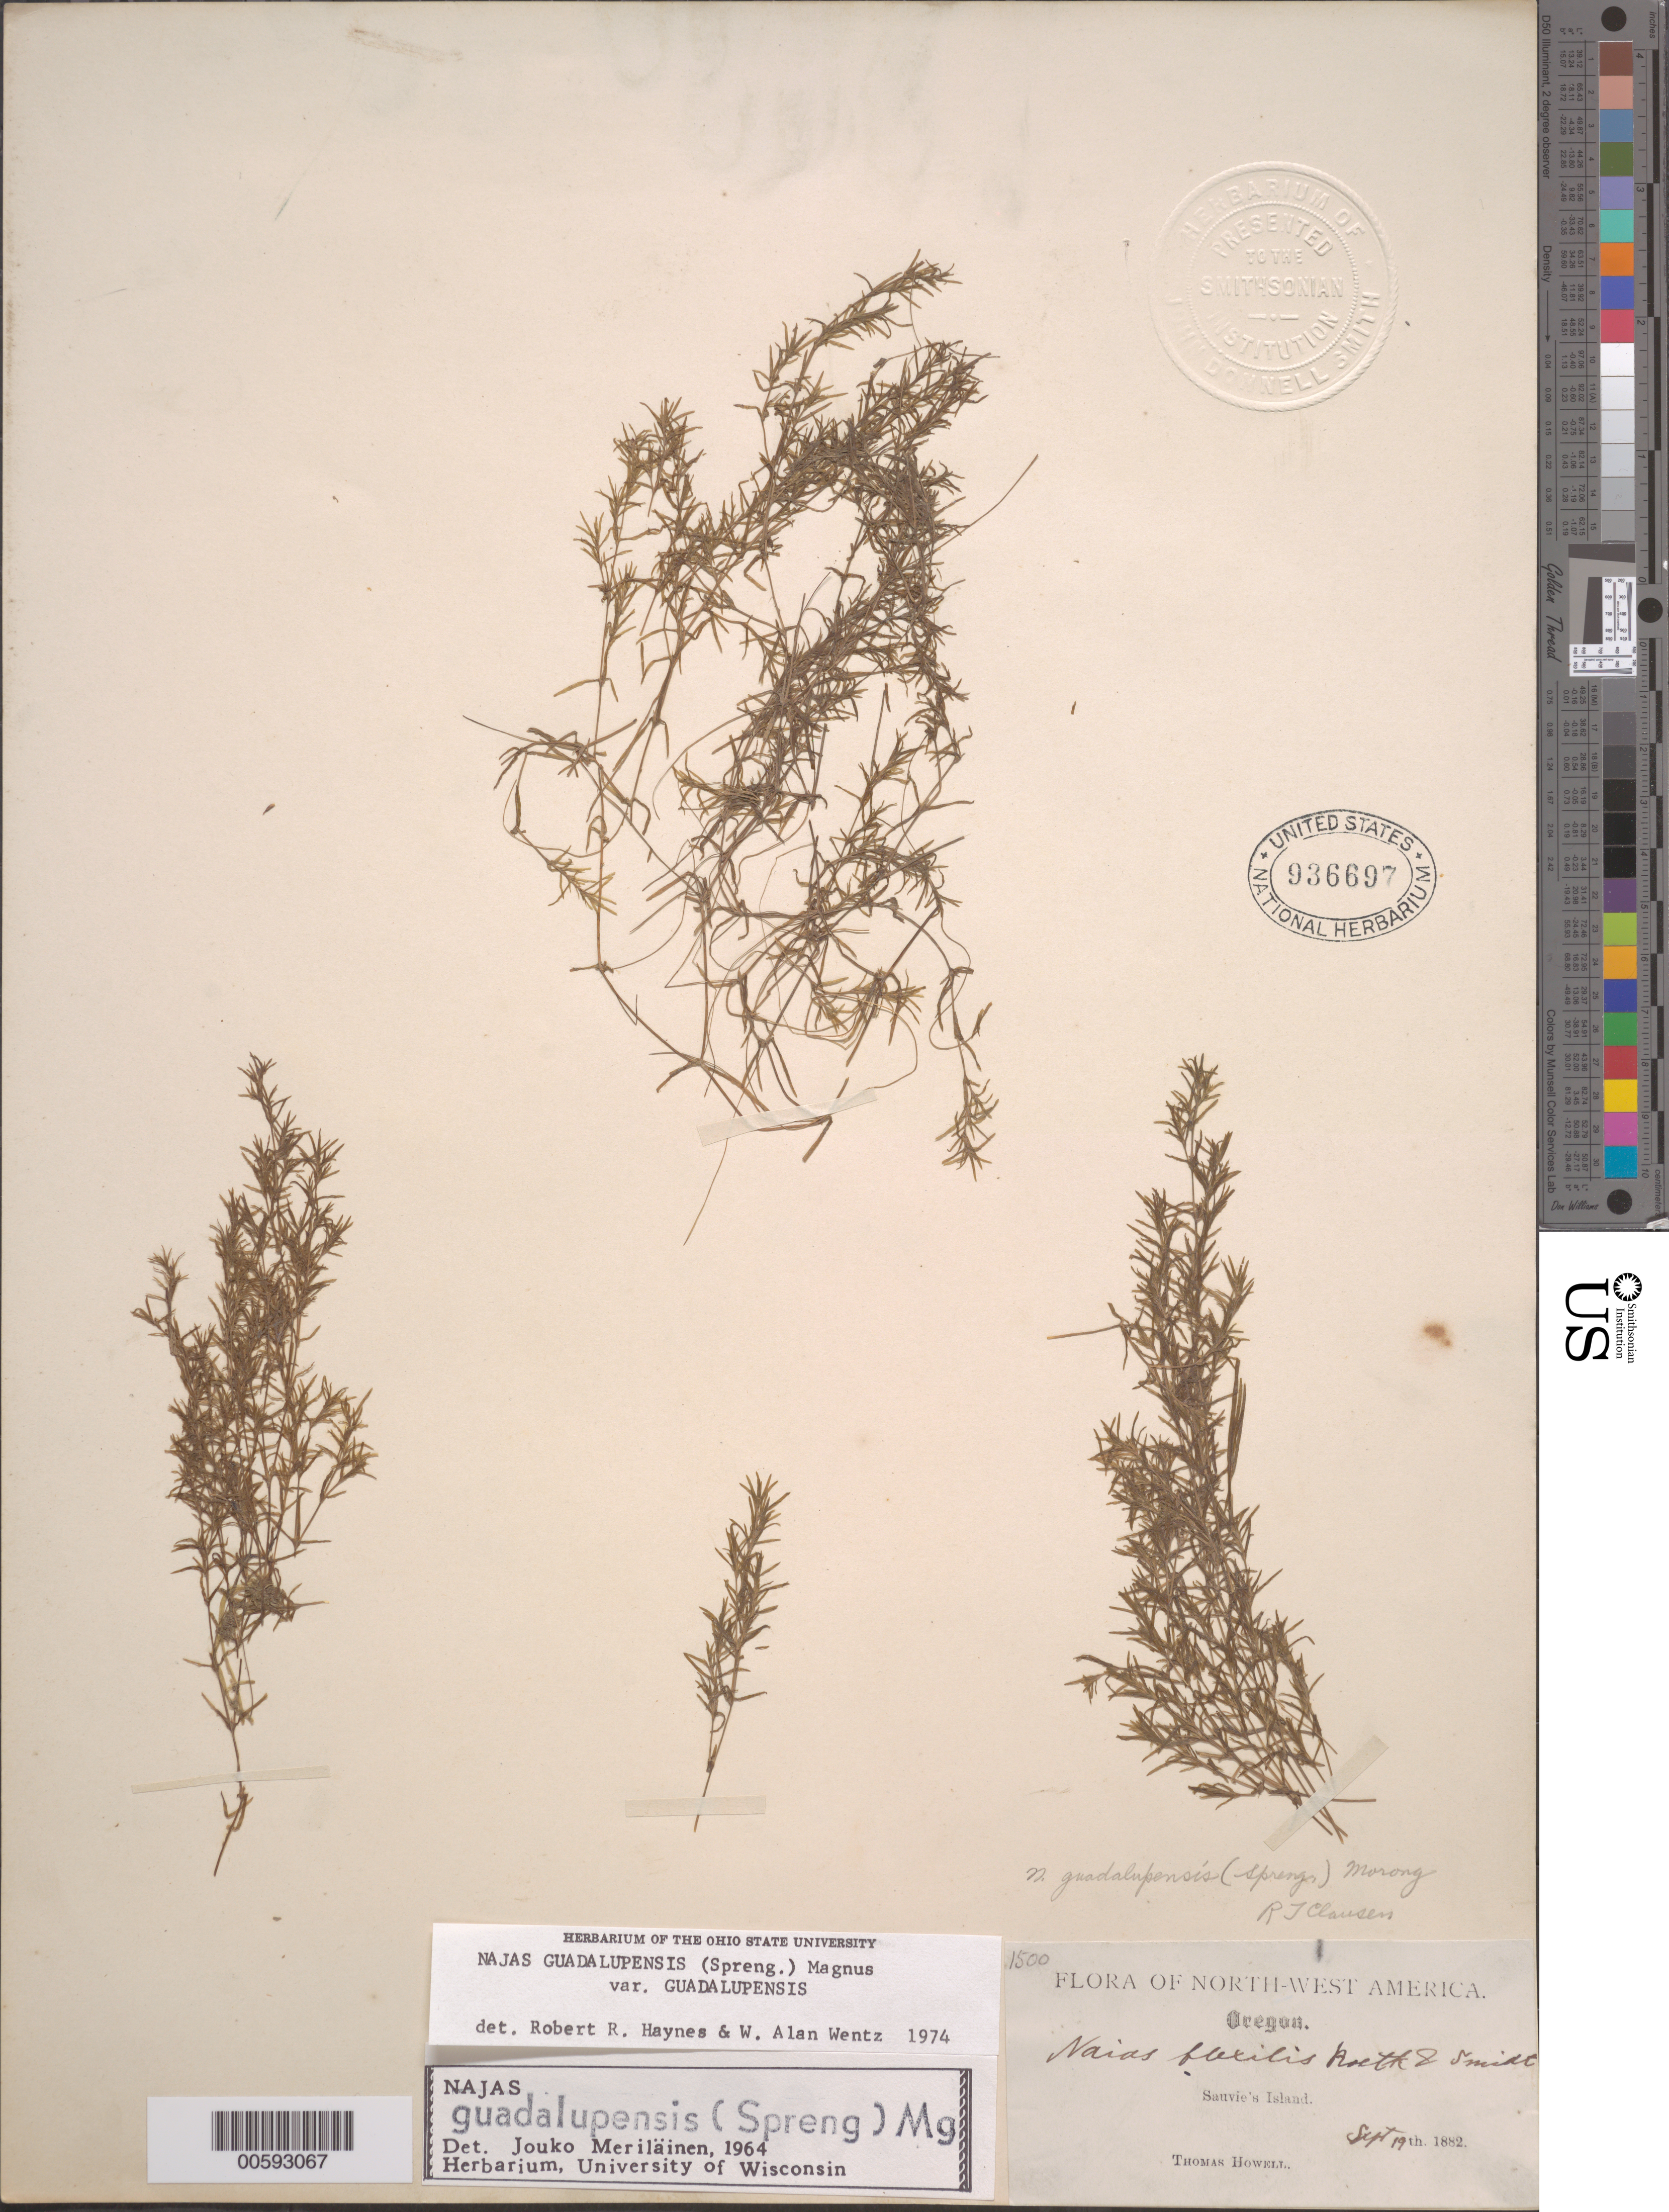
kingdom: Plantae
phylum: Tracheophyta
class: Liliopsida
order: Alismatales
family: Hydrocharitaceae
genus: Najas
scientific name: Najas guadalupensis var. guadalupensis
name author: (Spreng.) Magnus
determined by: Haynes, R. R.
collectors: T. Howell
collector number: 1500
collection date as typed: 19 Sep 1882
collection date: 1882-09-19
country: United States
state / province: Oregon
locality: Sauvie's Island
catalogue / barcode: US 936697